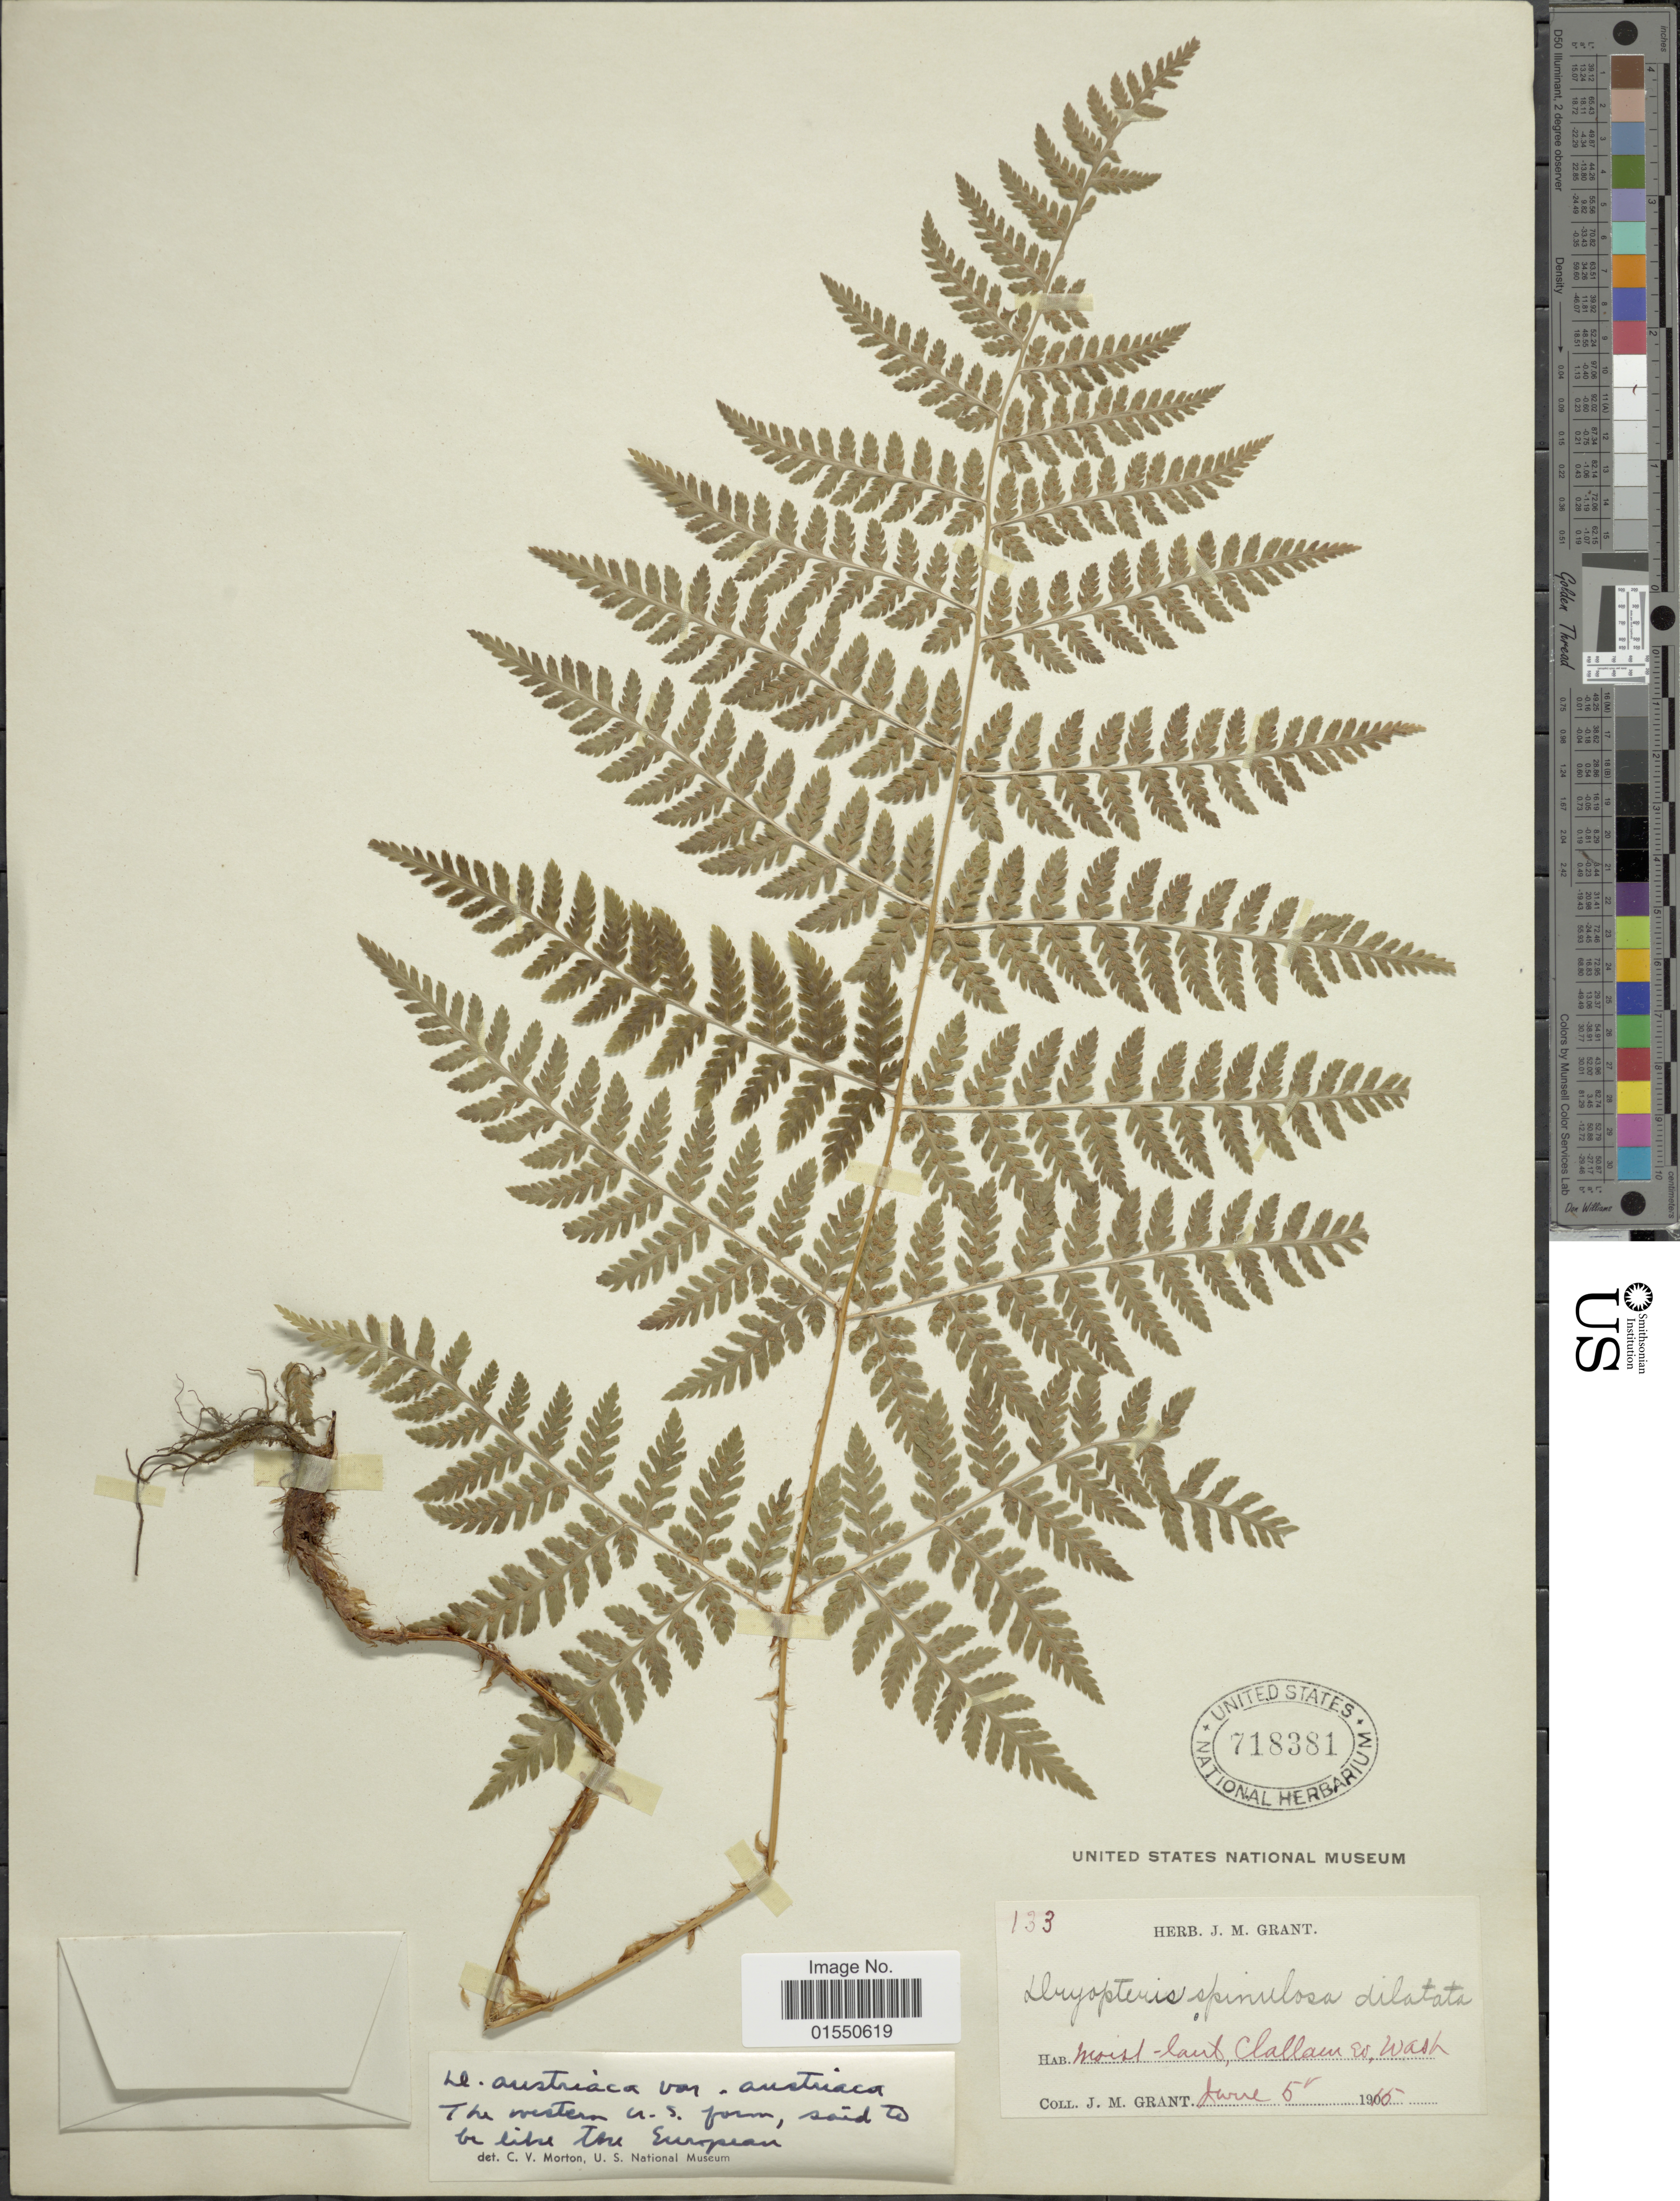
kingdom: Plantae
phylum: Tracheophyta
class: Polypodiopsida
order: Polypodiales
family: Dryopteridaceae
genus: Dryopteris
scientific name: Dryopteris expansa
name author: (C. Presl) Fraser-Jenk. & Jermy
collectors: J. M. Grant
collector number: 133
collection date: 1915-06-05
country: United States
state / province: Washington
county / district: Clallam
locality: Moist - laut, Clallau co.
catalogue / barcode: US 718381